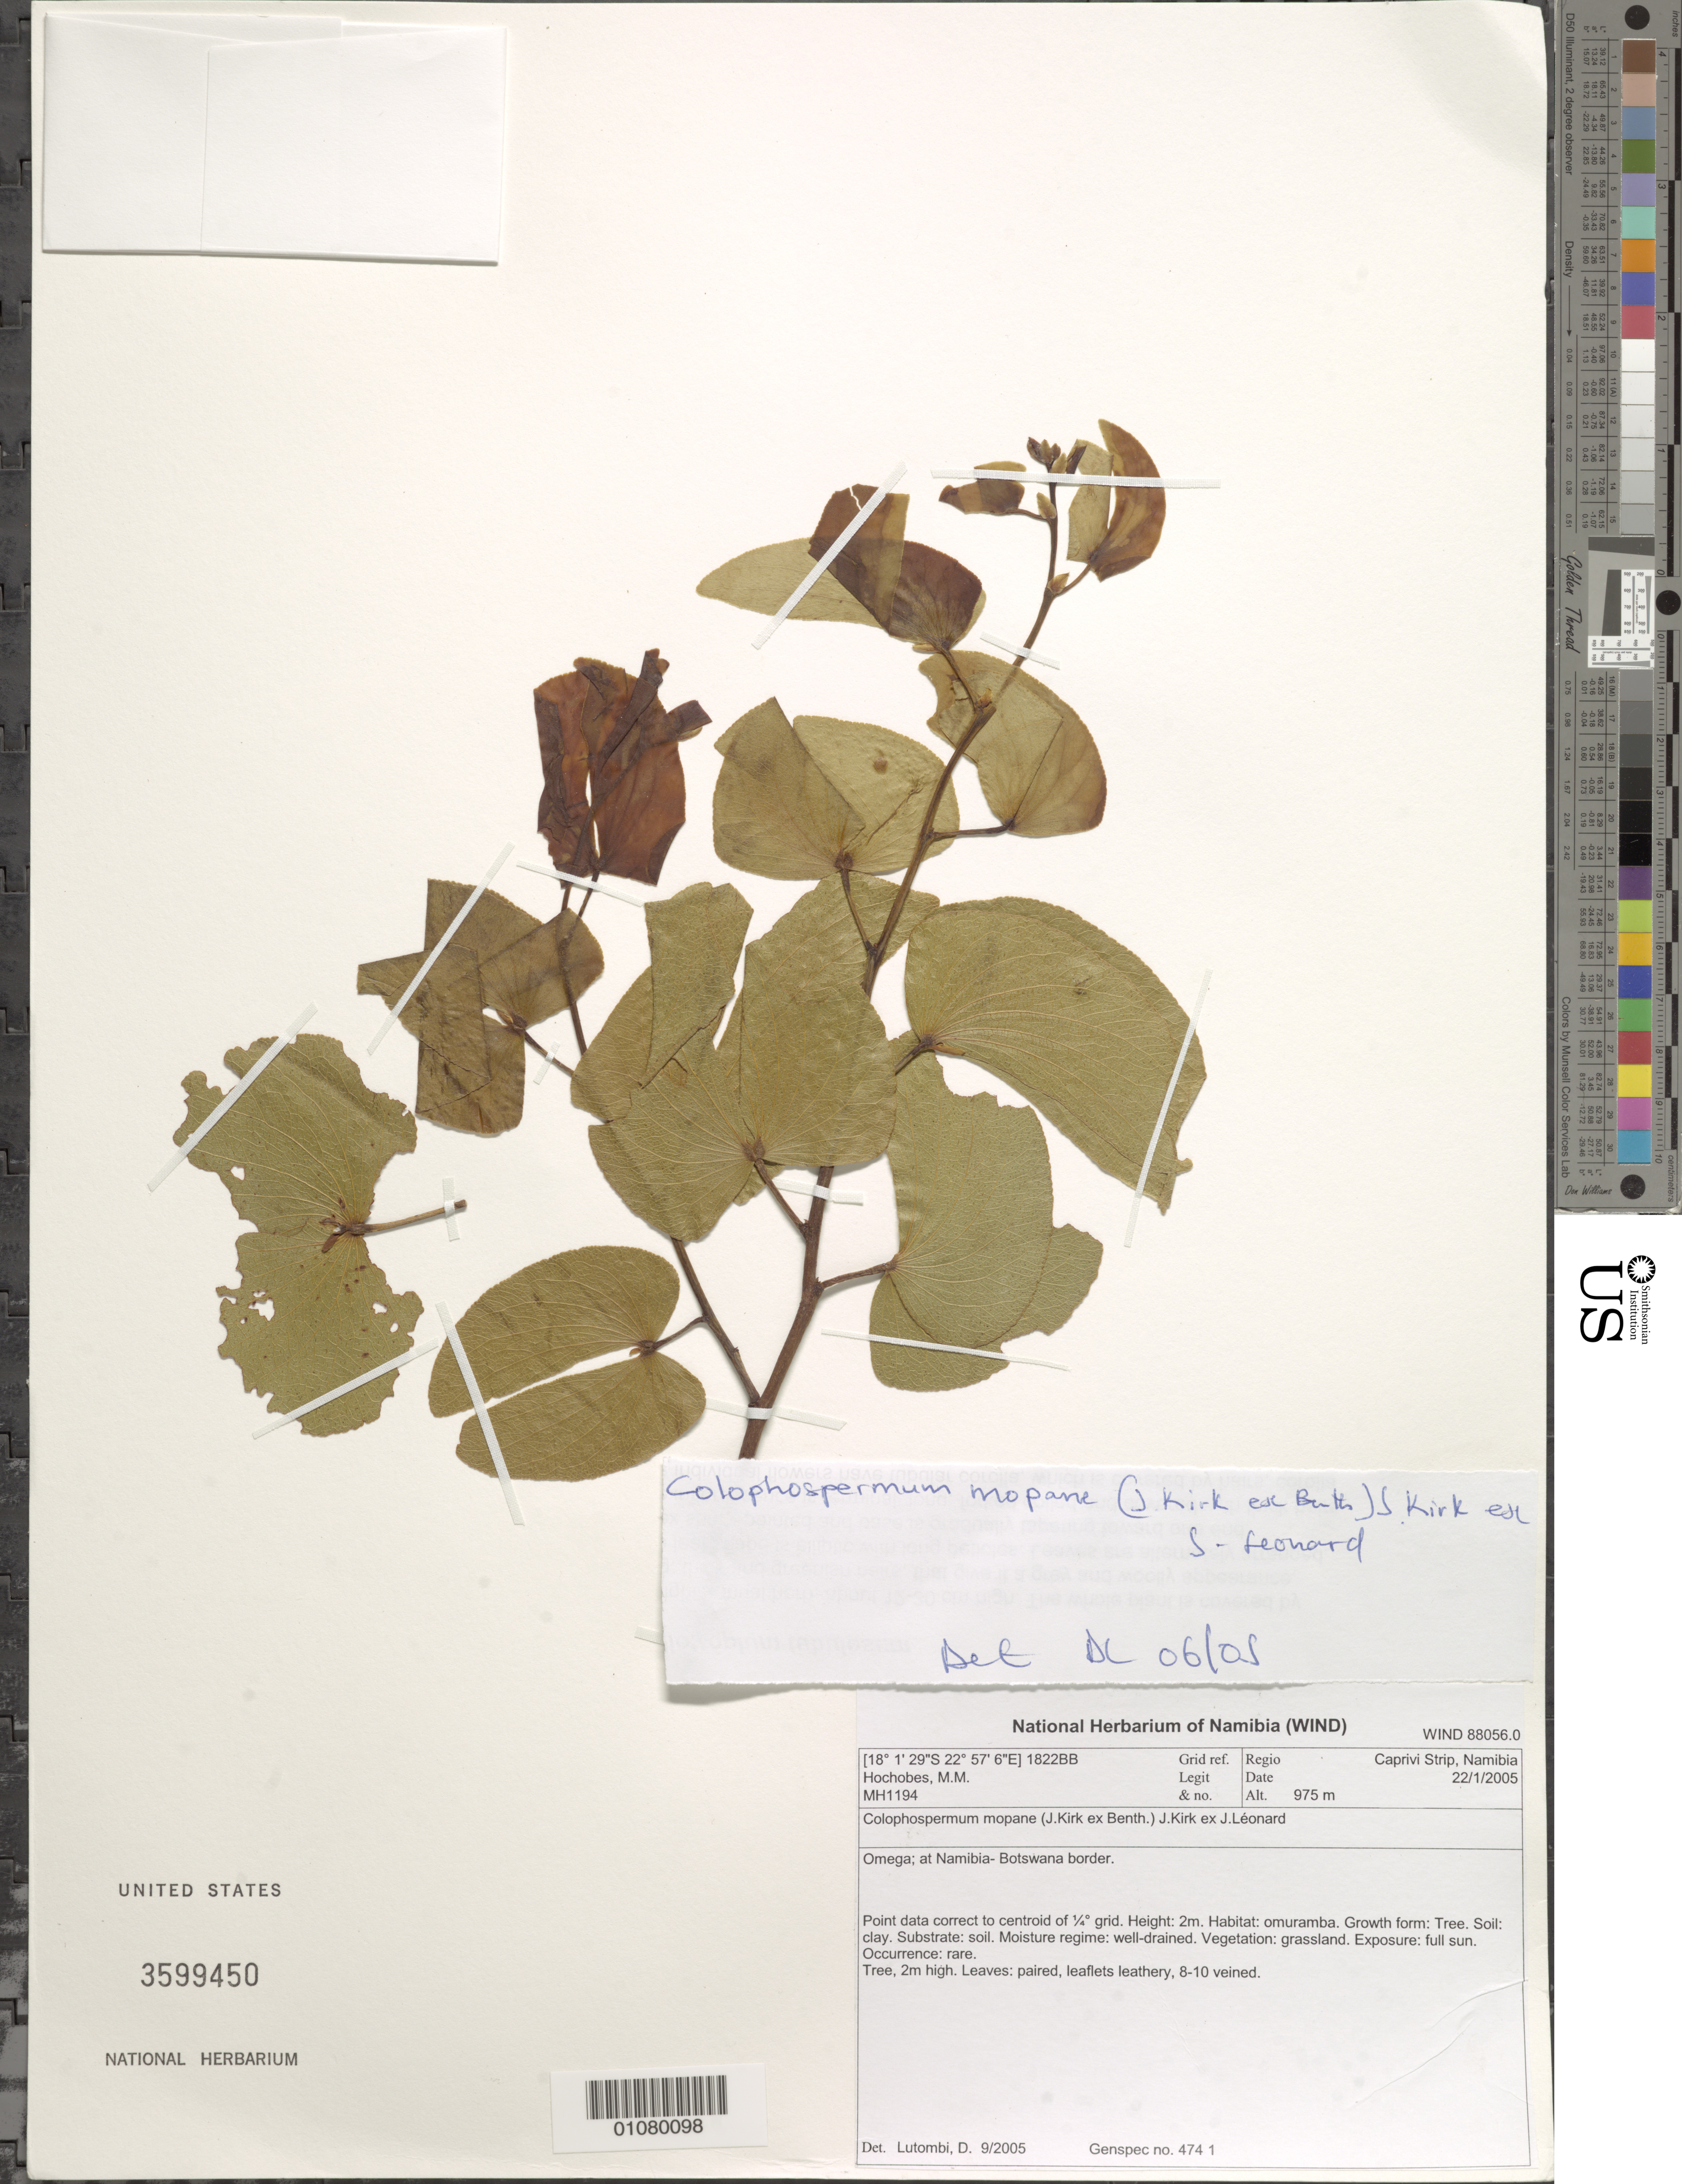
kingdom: Plantae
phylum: Tracheophyta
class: Magnoliopsida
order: Fabales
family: Fabaceae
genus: Colophospermum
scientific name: Colophospermum mopane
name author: (J. Kirk ex Benth.) J. Léonard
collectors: M. Hochobes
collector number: MH 1194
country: Namibia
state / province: Caprivi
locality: Omega, at Namibia-Botswana border.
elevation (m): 975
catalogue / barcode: US 3599450